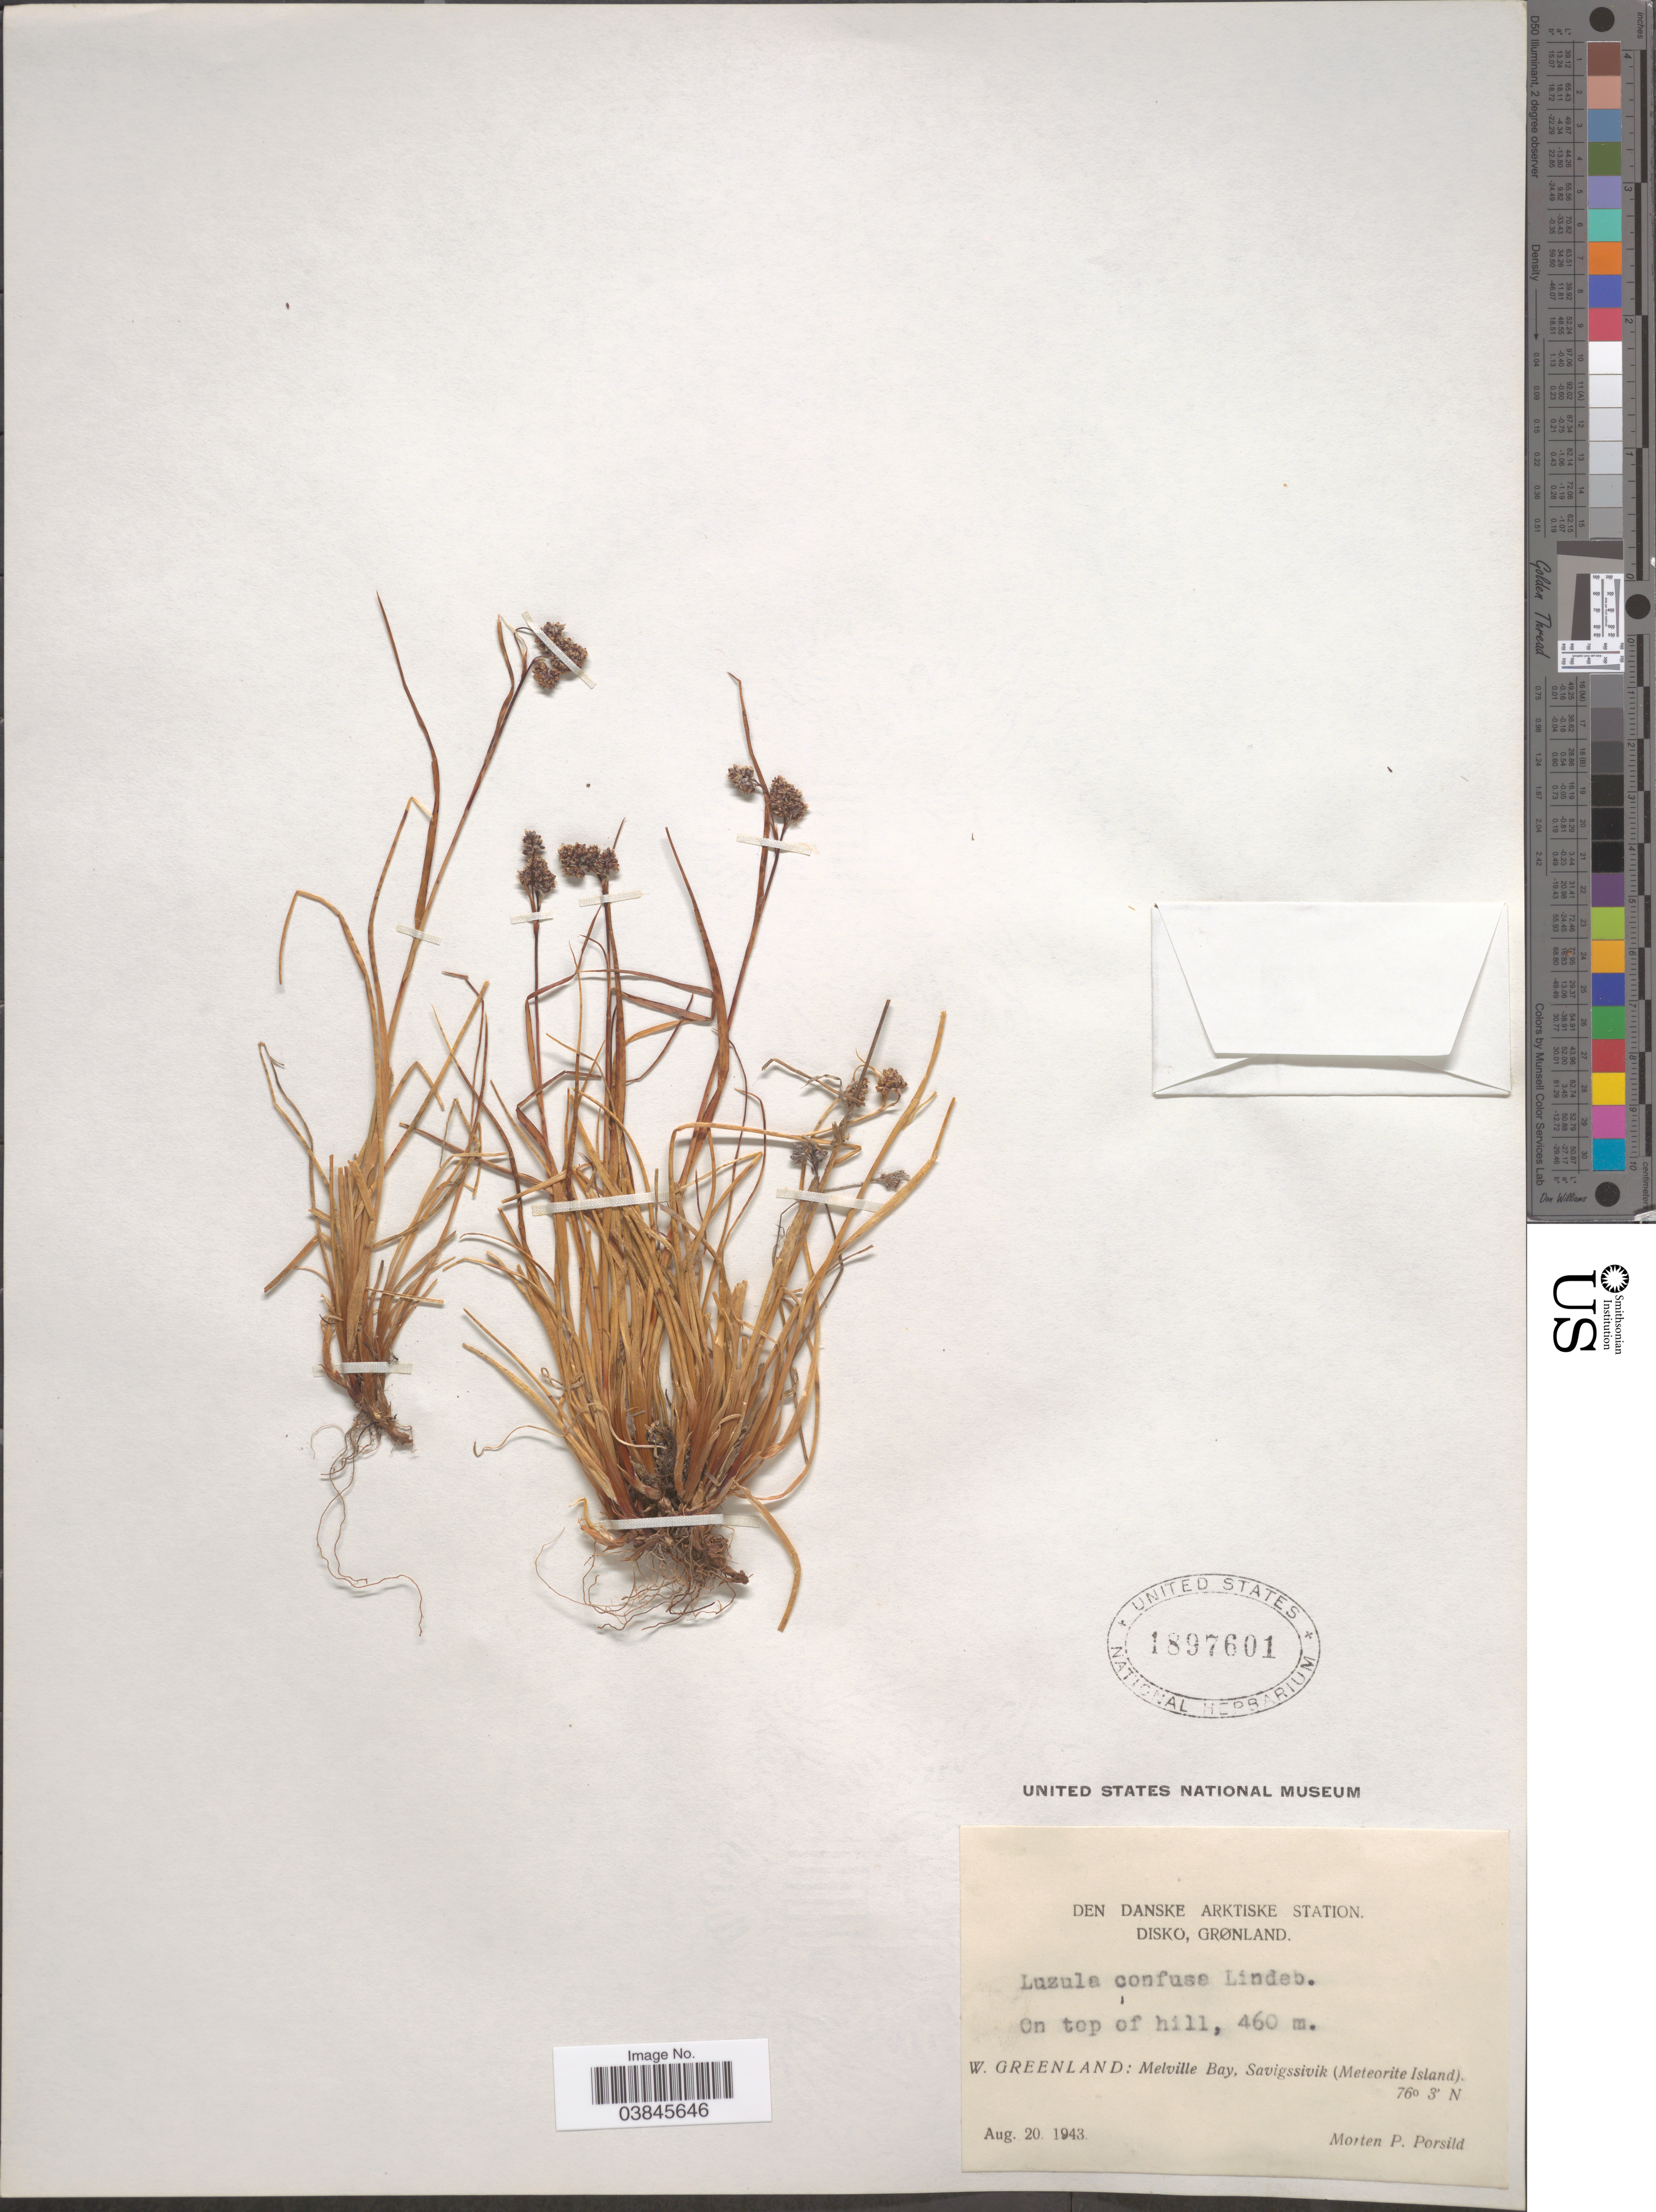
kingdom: Plantae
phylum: Tracheophyta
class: Liliopsida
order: Poales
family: Juncaceae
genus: Luzula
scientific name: Luzula confusa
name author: Lindeb.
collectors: M. P. Porsild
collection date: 1943-08-20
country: Greenland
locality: Den Danske Arktiske Station. Disko. Grønland. On top of hill. W. Greenland: Melville Bay, Savigssivik (Meteorite Island).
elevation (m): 460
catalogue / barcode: US 1897601